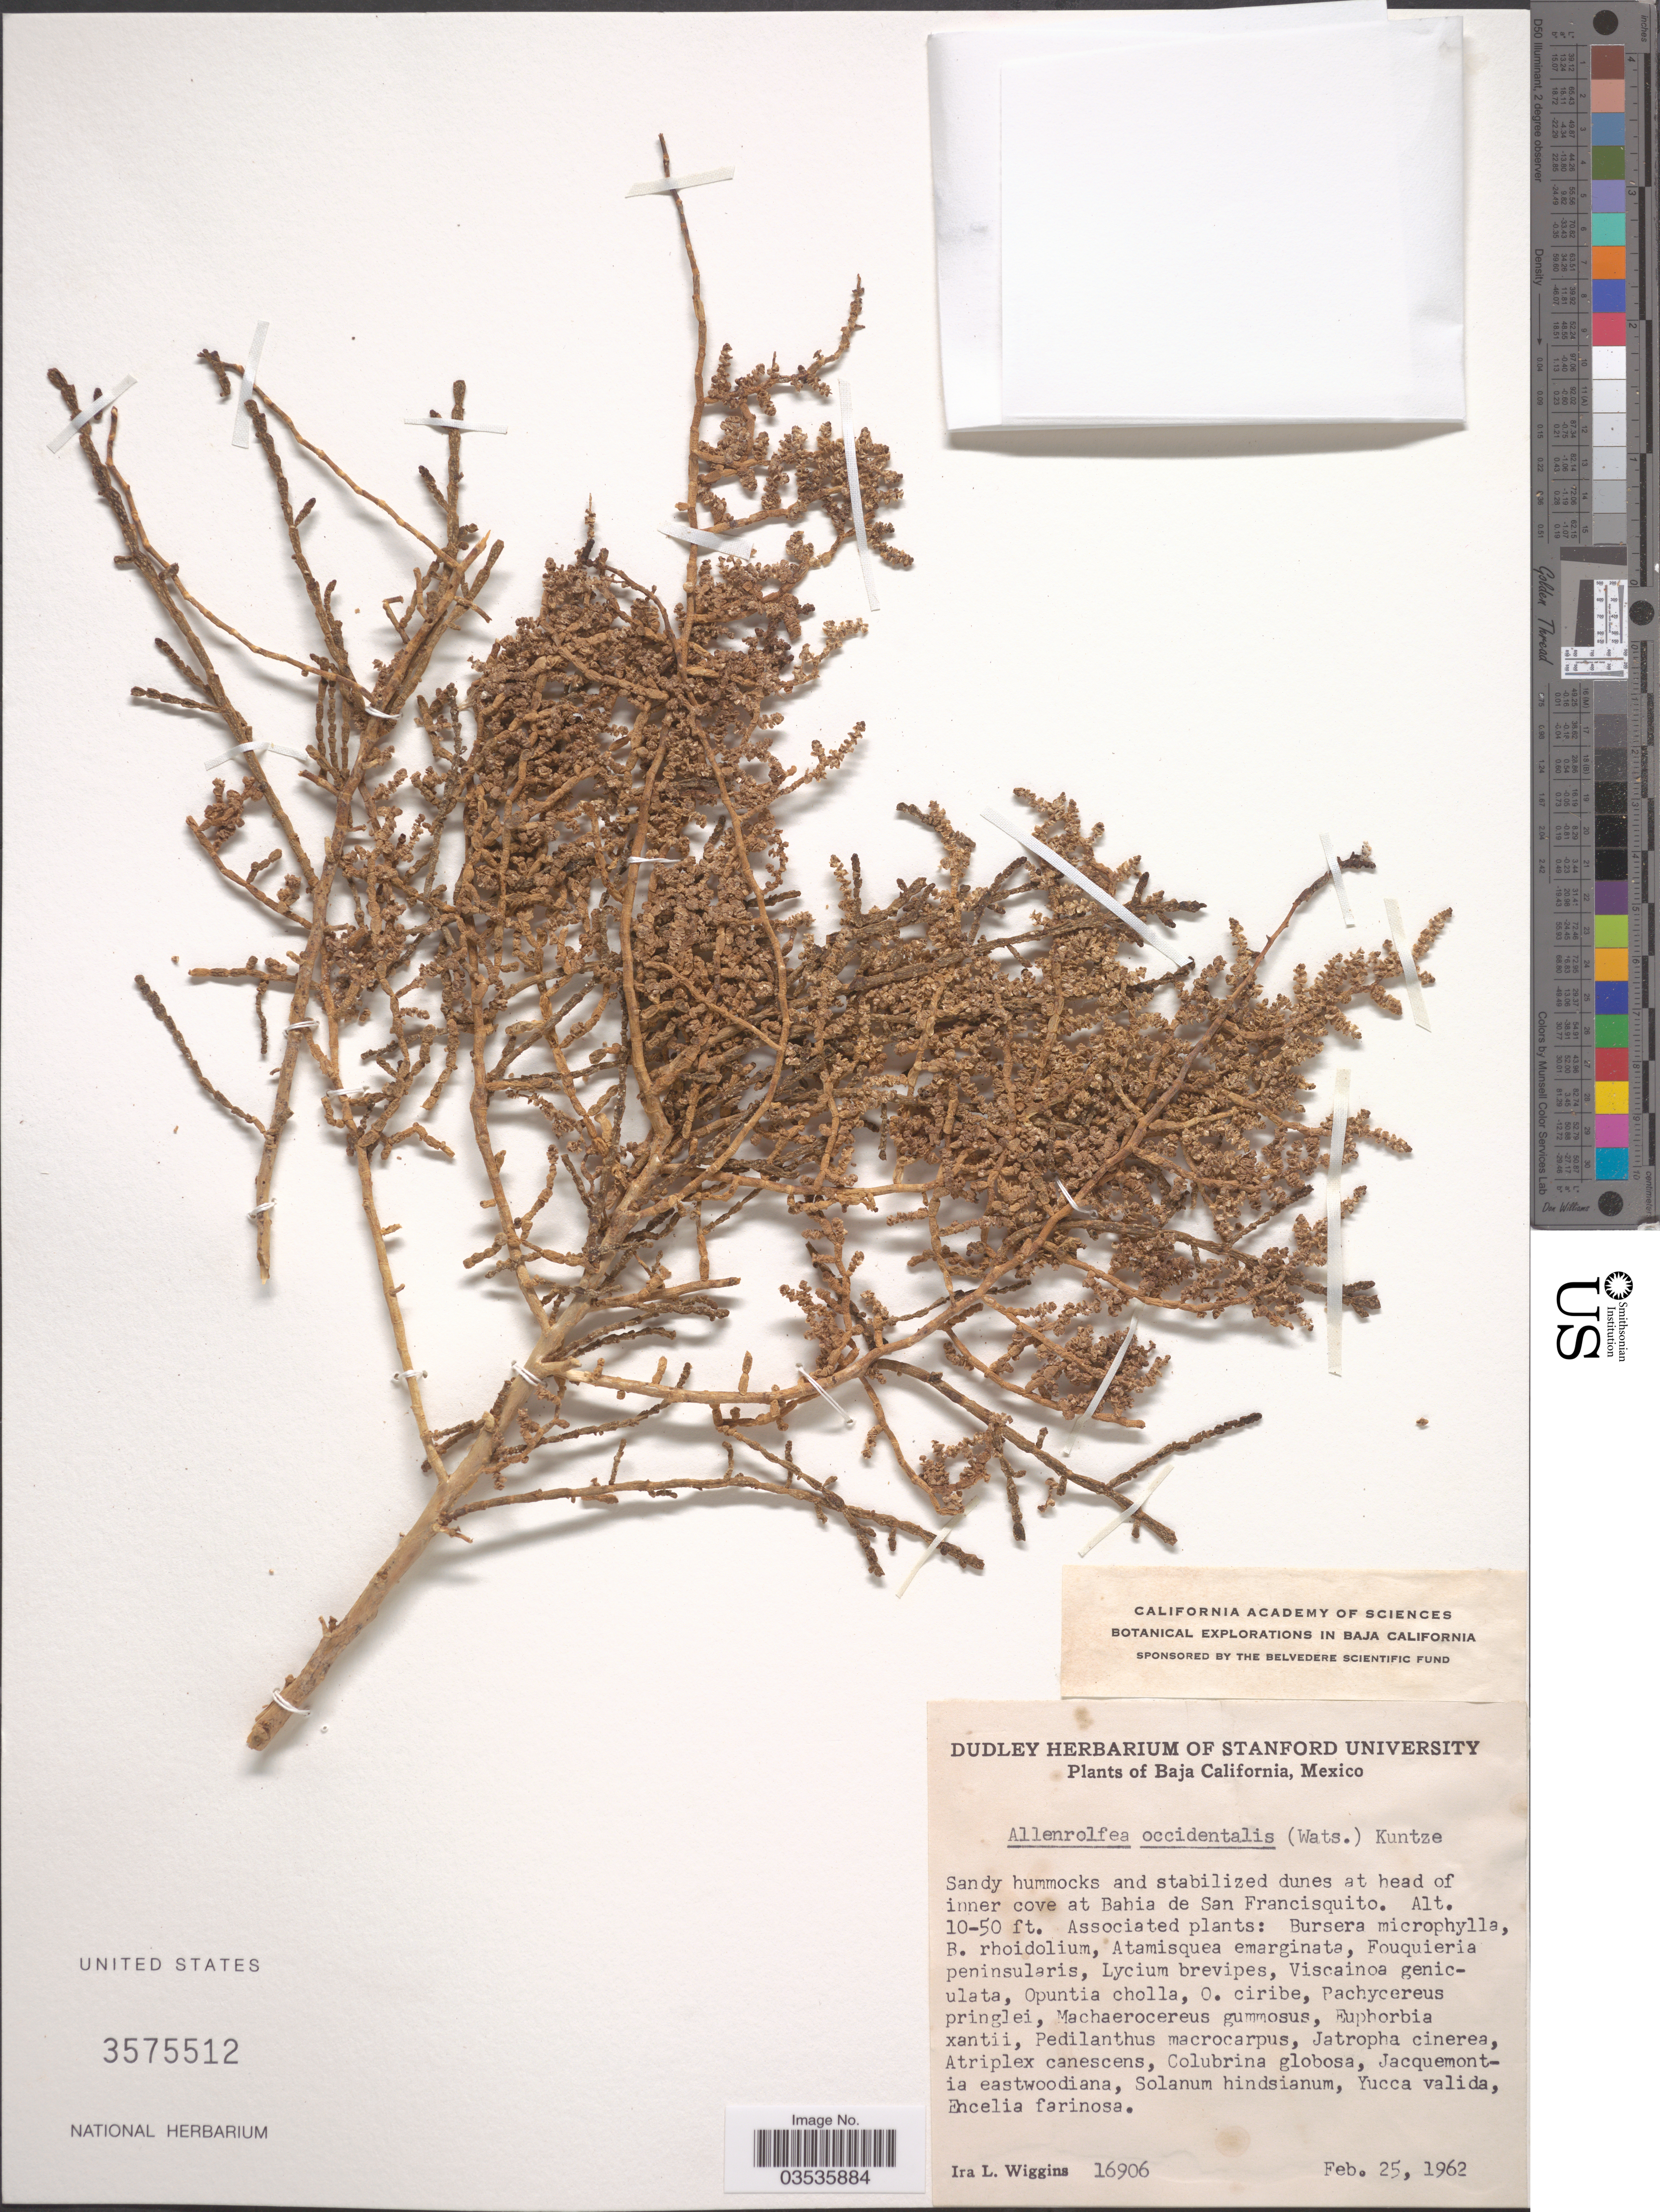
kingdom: Plantae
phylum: Tracheophyta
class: Magnoliopsida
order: Caryophyllales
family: Amaranthaceae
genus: Allenrolfea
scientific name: Allenrolfea occidentalis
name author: (S. Watson) Kuntze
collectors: I. L. Wiggins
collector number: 16906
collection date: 1962-02-25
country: Mexico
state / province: Baja California Norte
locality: At head of inner cove at Bahia de San Francisquito.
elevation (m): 3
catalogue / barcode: US 3575512